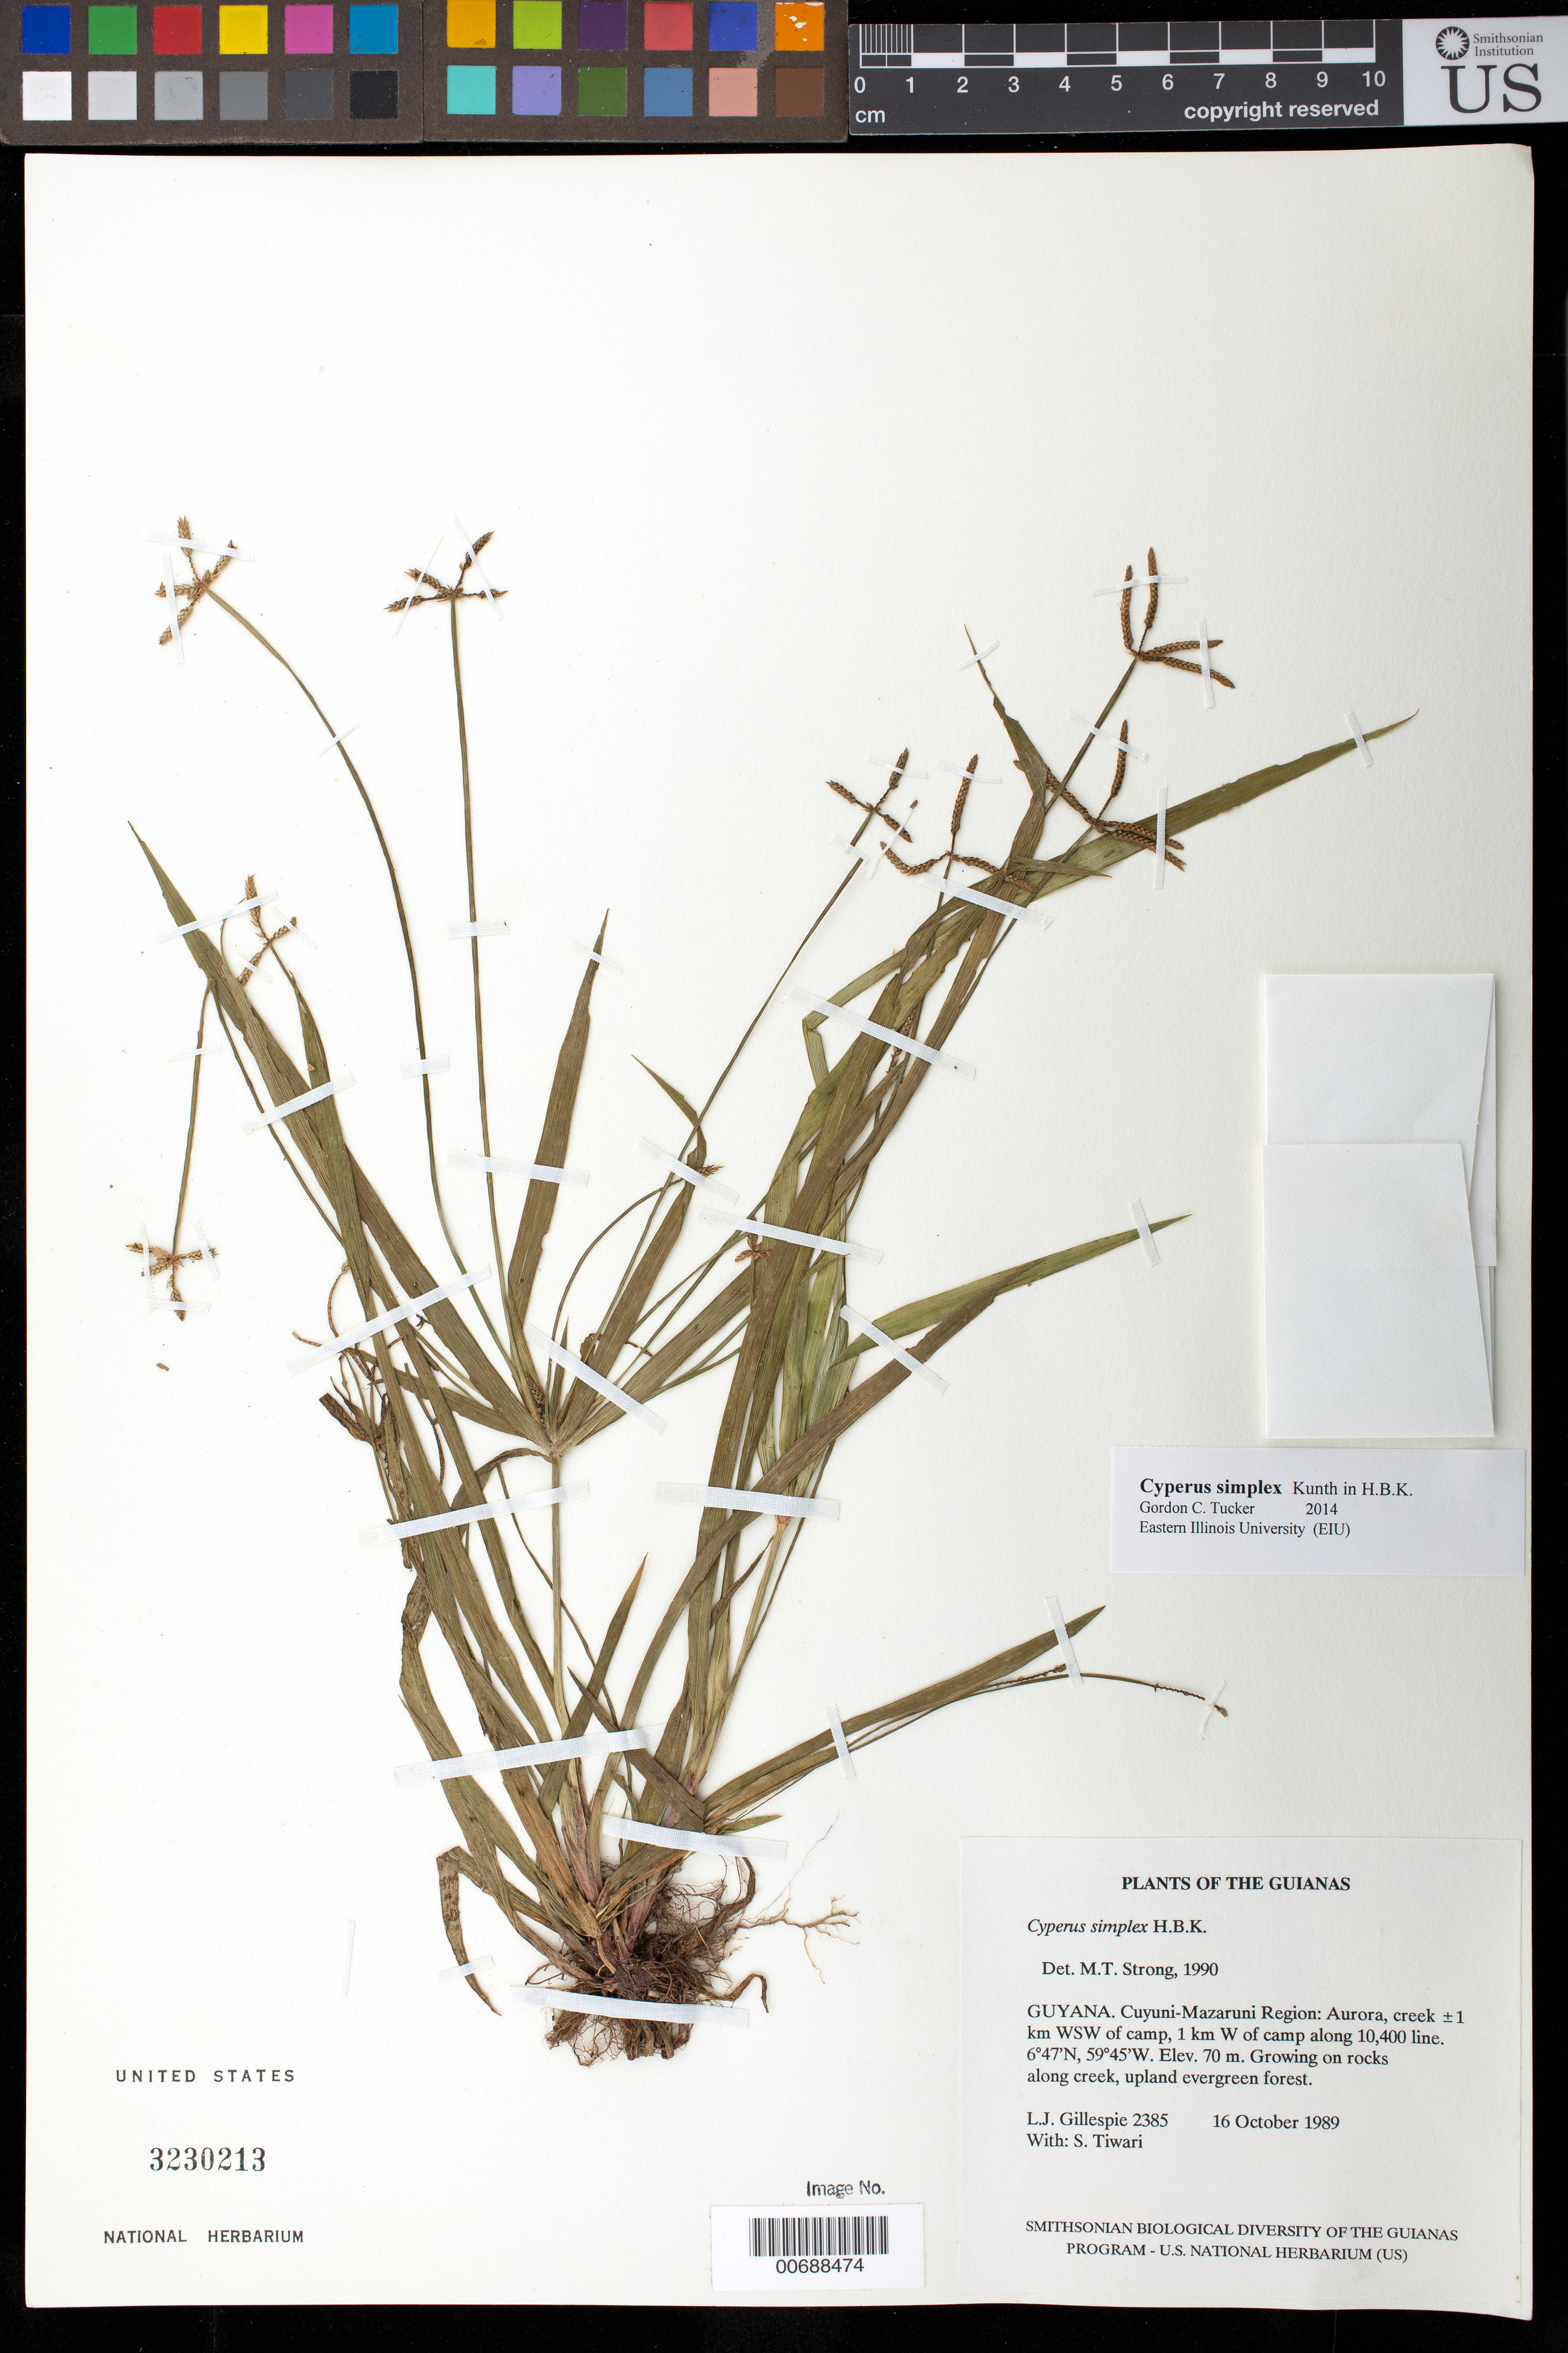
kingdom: Plantae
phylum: Tracheophyta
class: Liliopsida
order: Poales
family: Cyperaceae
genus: Cyperus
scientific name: Cyperus simplex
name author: Kunth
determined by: Tucker, G. C.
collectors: L. J. Gillespie & S. Tiwari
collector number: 2385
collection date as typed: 16 October 1989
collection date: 1989-10-16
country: Guyana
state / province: Cuyuni-Mazaruni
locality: Aurora, creek ±1 km WSW of camp, 1 km W of camp along 10,400 line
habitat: Growing on rocks along creek, upland evergreen forest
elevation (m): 70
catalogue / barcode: US 3230213